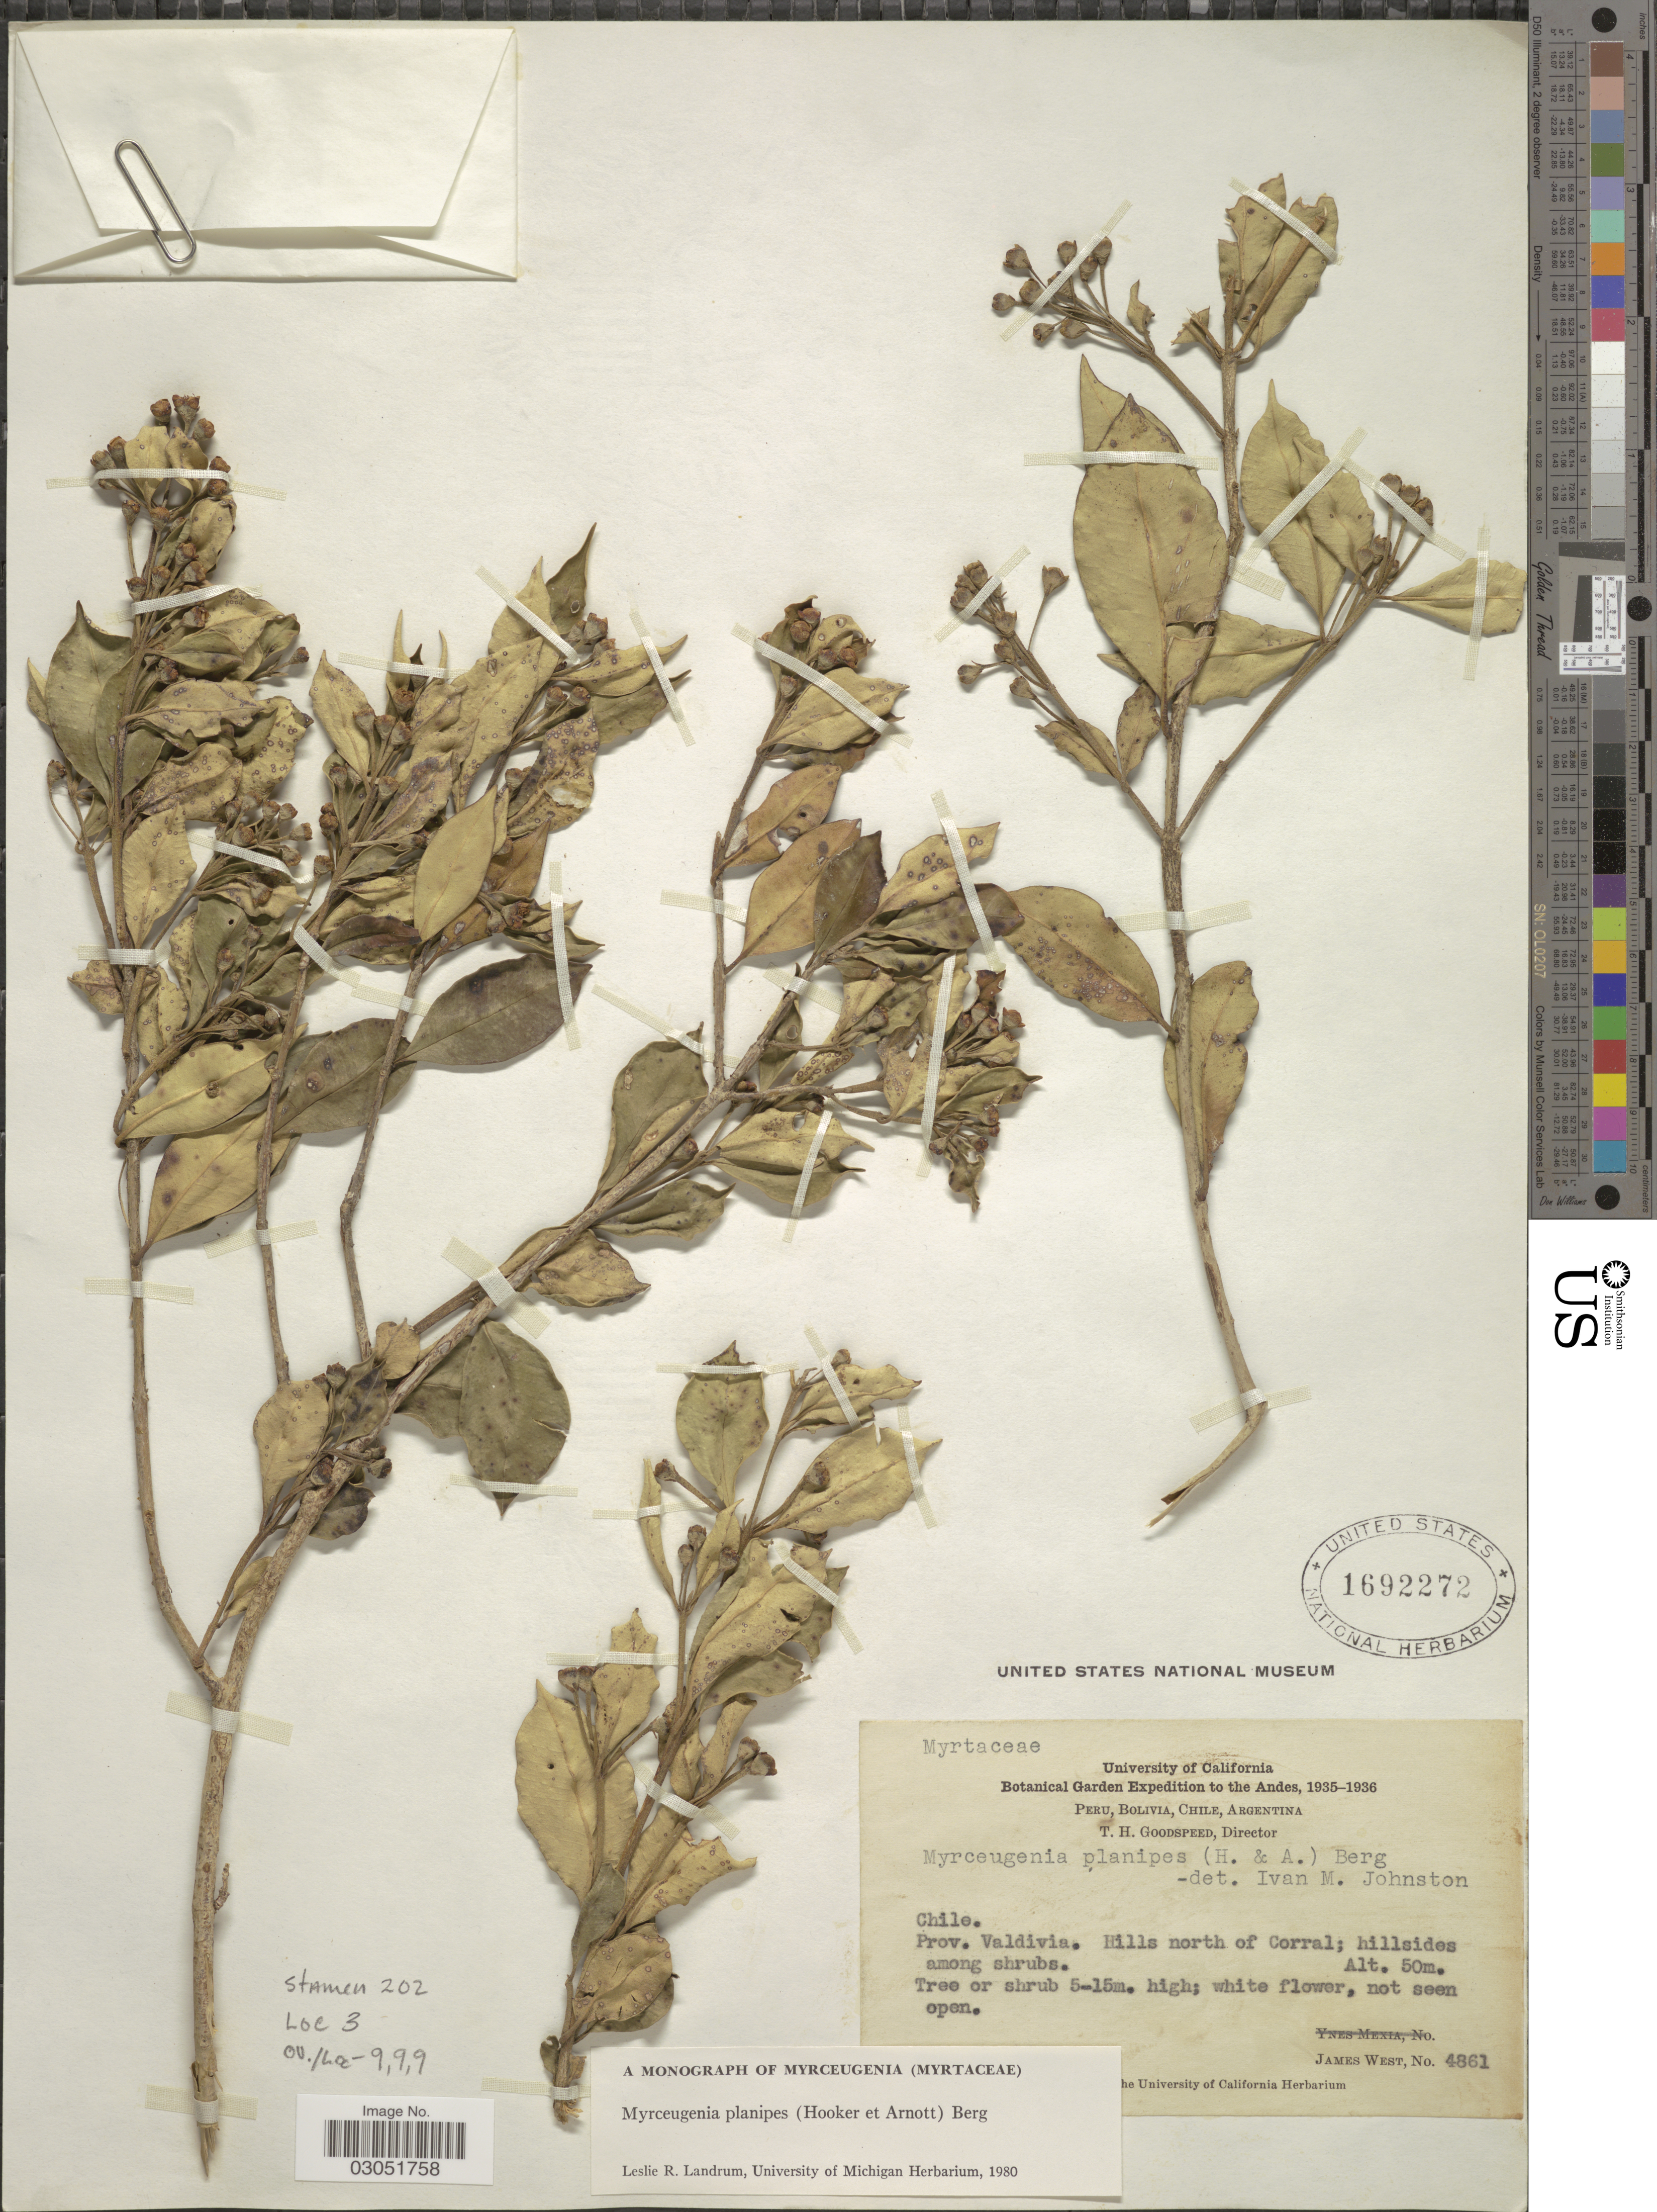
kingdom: Plantae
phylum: Tracheophyta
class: Magnoliopsida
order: Myrtales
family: Myrtaceae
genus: Myrceugenia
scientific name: Myrceugenia planipes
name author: (Hook. & Arn.) O. Berg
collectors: J. West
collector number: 4861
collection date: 1935/1936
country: Chile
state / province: Los Ríos (XIV)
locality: Prov. Valdivia. Hills north of Corral: hillsides.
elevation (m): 50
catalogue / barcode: US 1692272